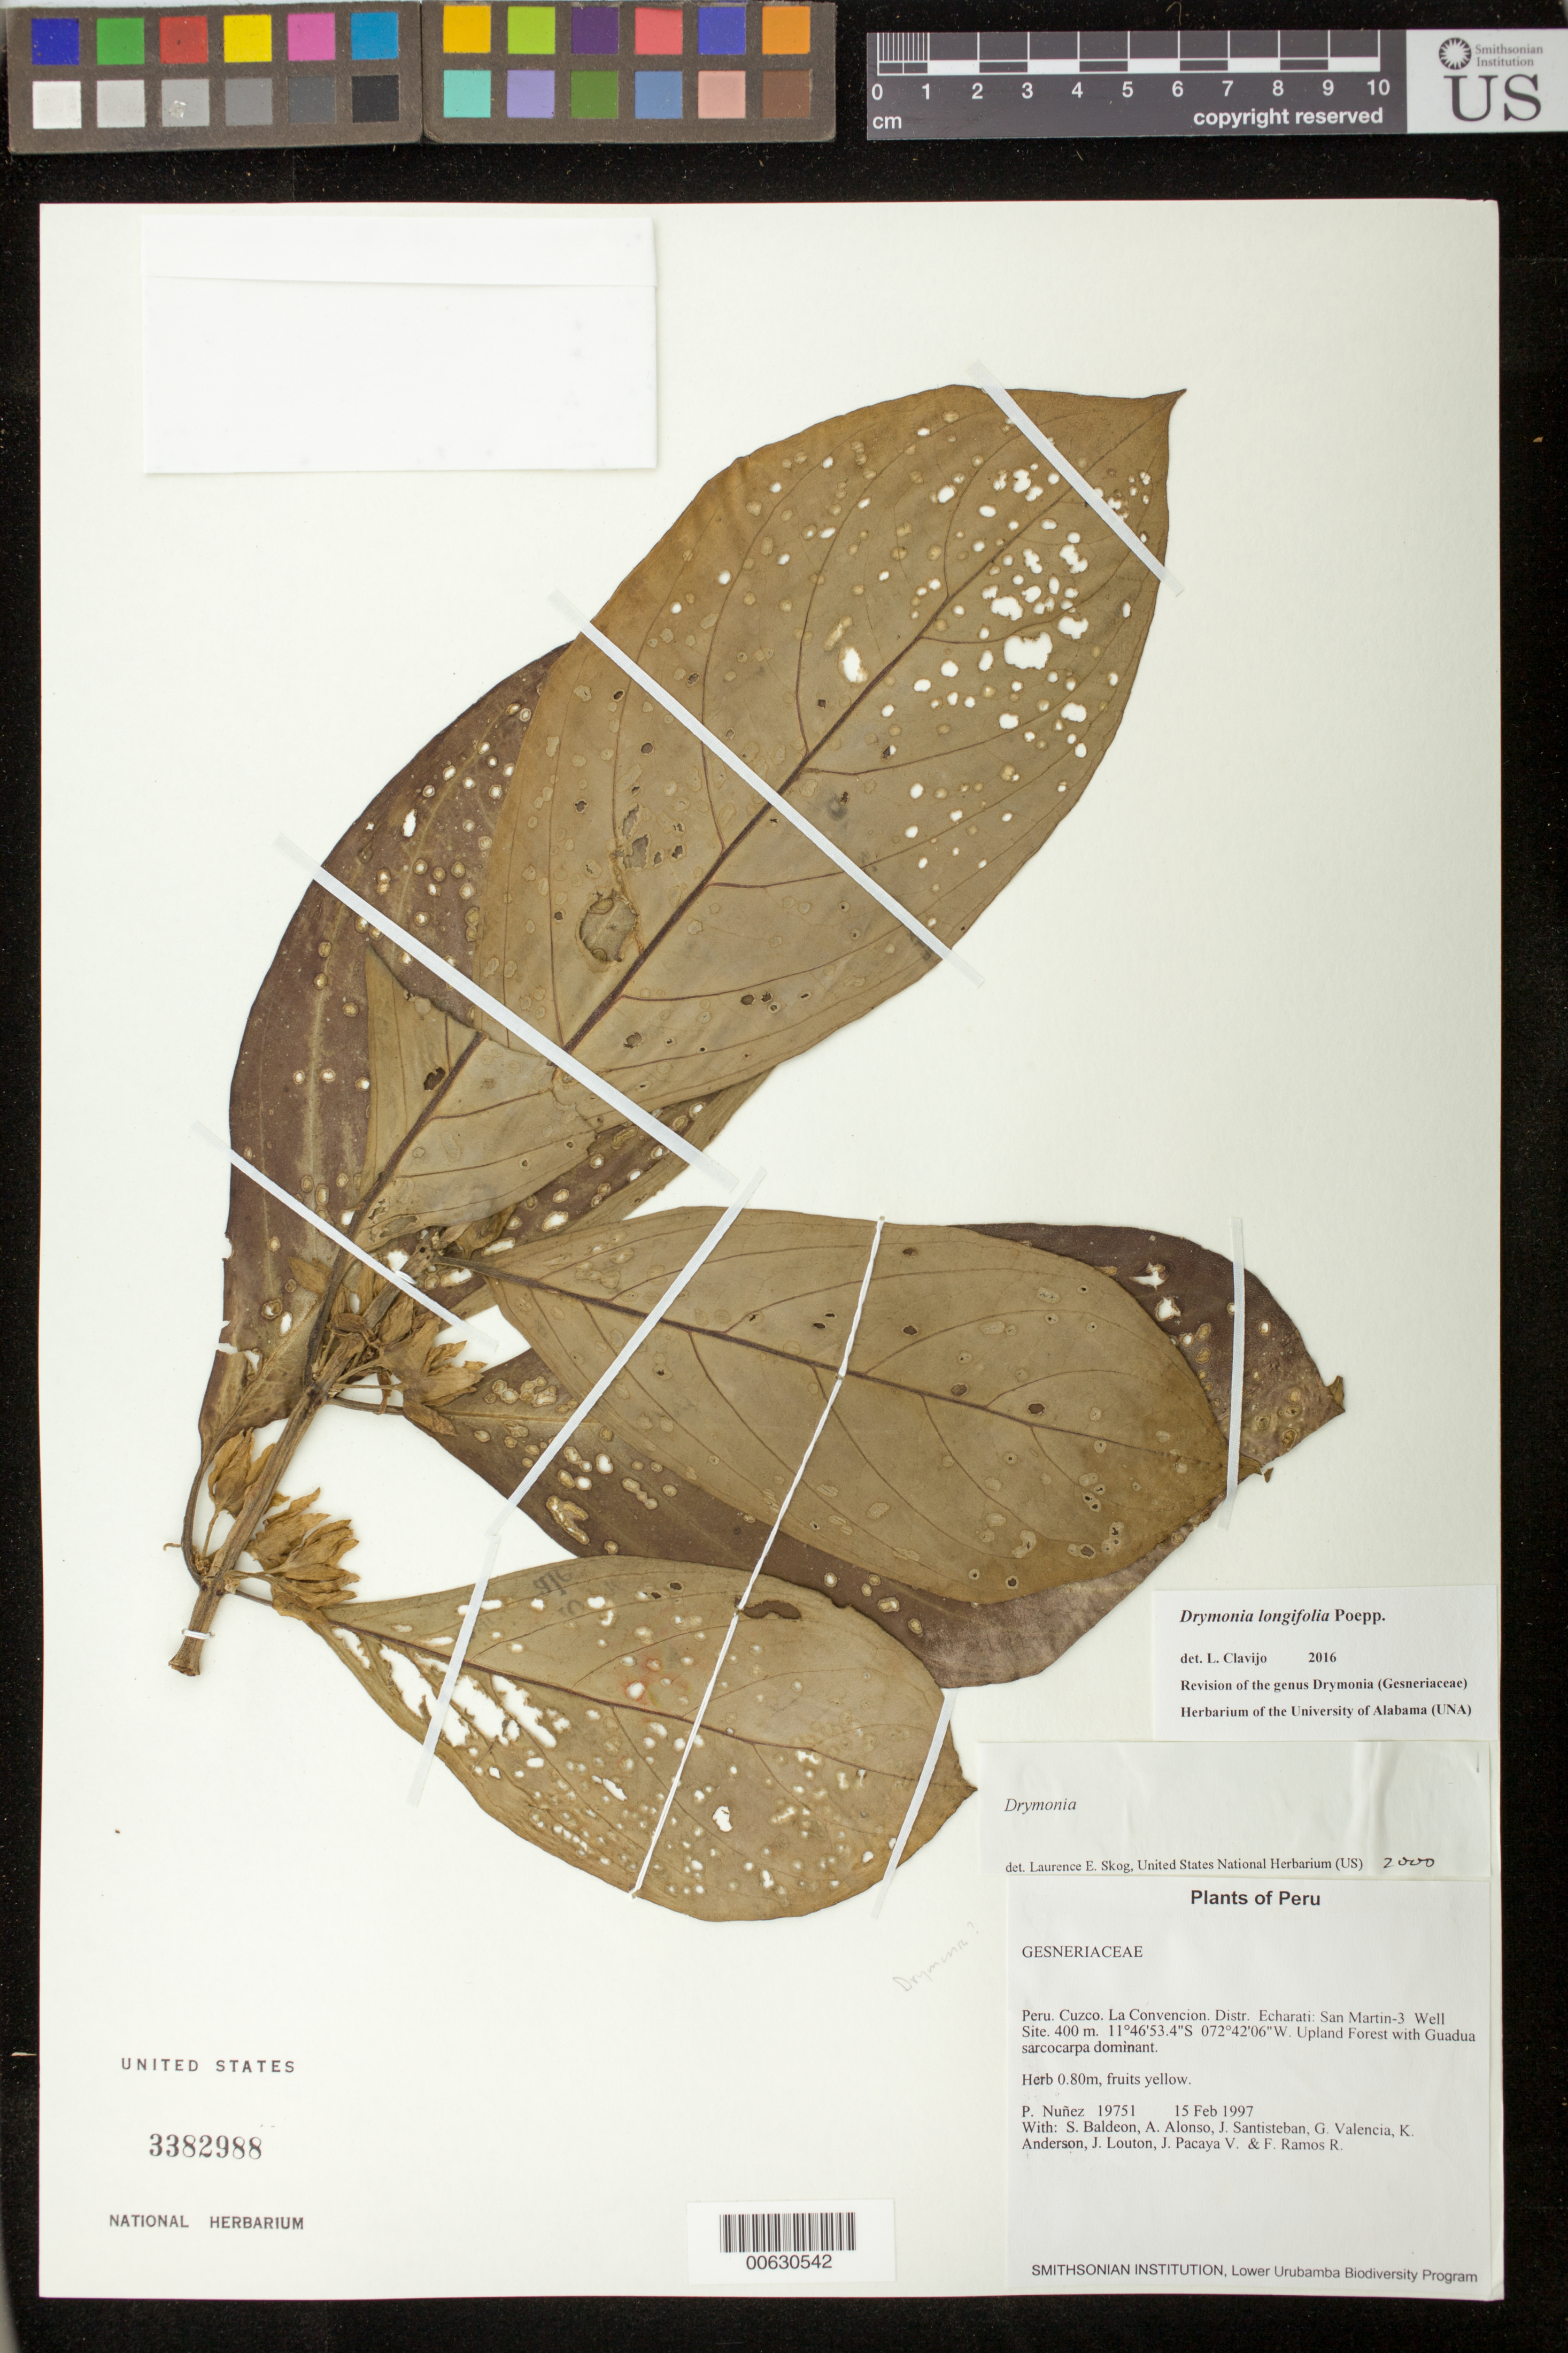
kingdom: Plantae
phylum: Tracheophyta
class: Magnoliopsida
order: Lamiales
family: Gesneriaceae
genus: Drymonia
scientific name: Drymonia longifolia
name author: Poepp.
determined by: Clavijo, L.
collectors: P. Núñez V., S. Baldeon, A. Alonso, J. Santisteban, G. Valencia, K. Anderson, J. Louton, J. Pacaya V. & F. Ramos R.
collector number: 19751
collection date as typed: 15 Feb 1997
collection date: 1997-02-15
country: Peru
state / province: Cusco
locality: La Convencion, Distr. Echarati: San Martin-3 Well Site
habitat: Upland forest with Guadua sarcocarpa dominant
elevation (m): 400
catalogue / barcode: US 3382988